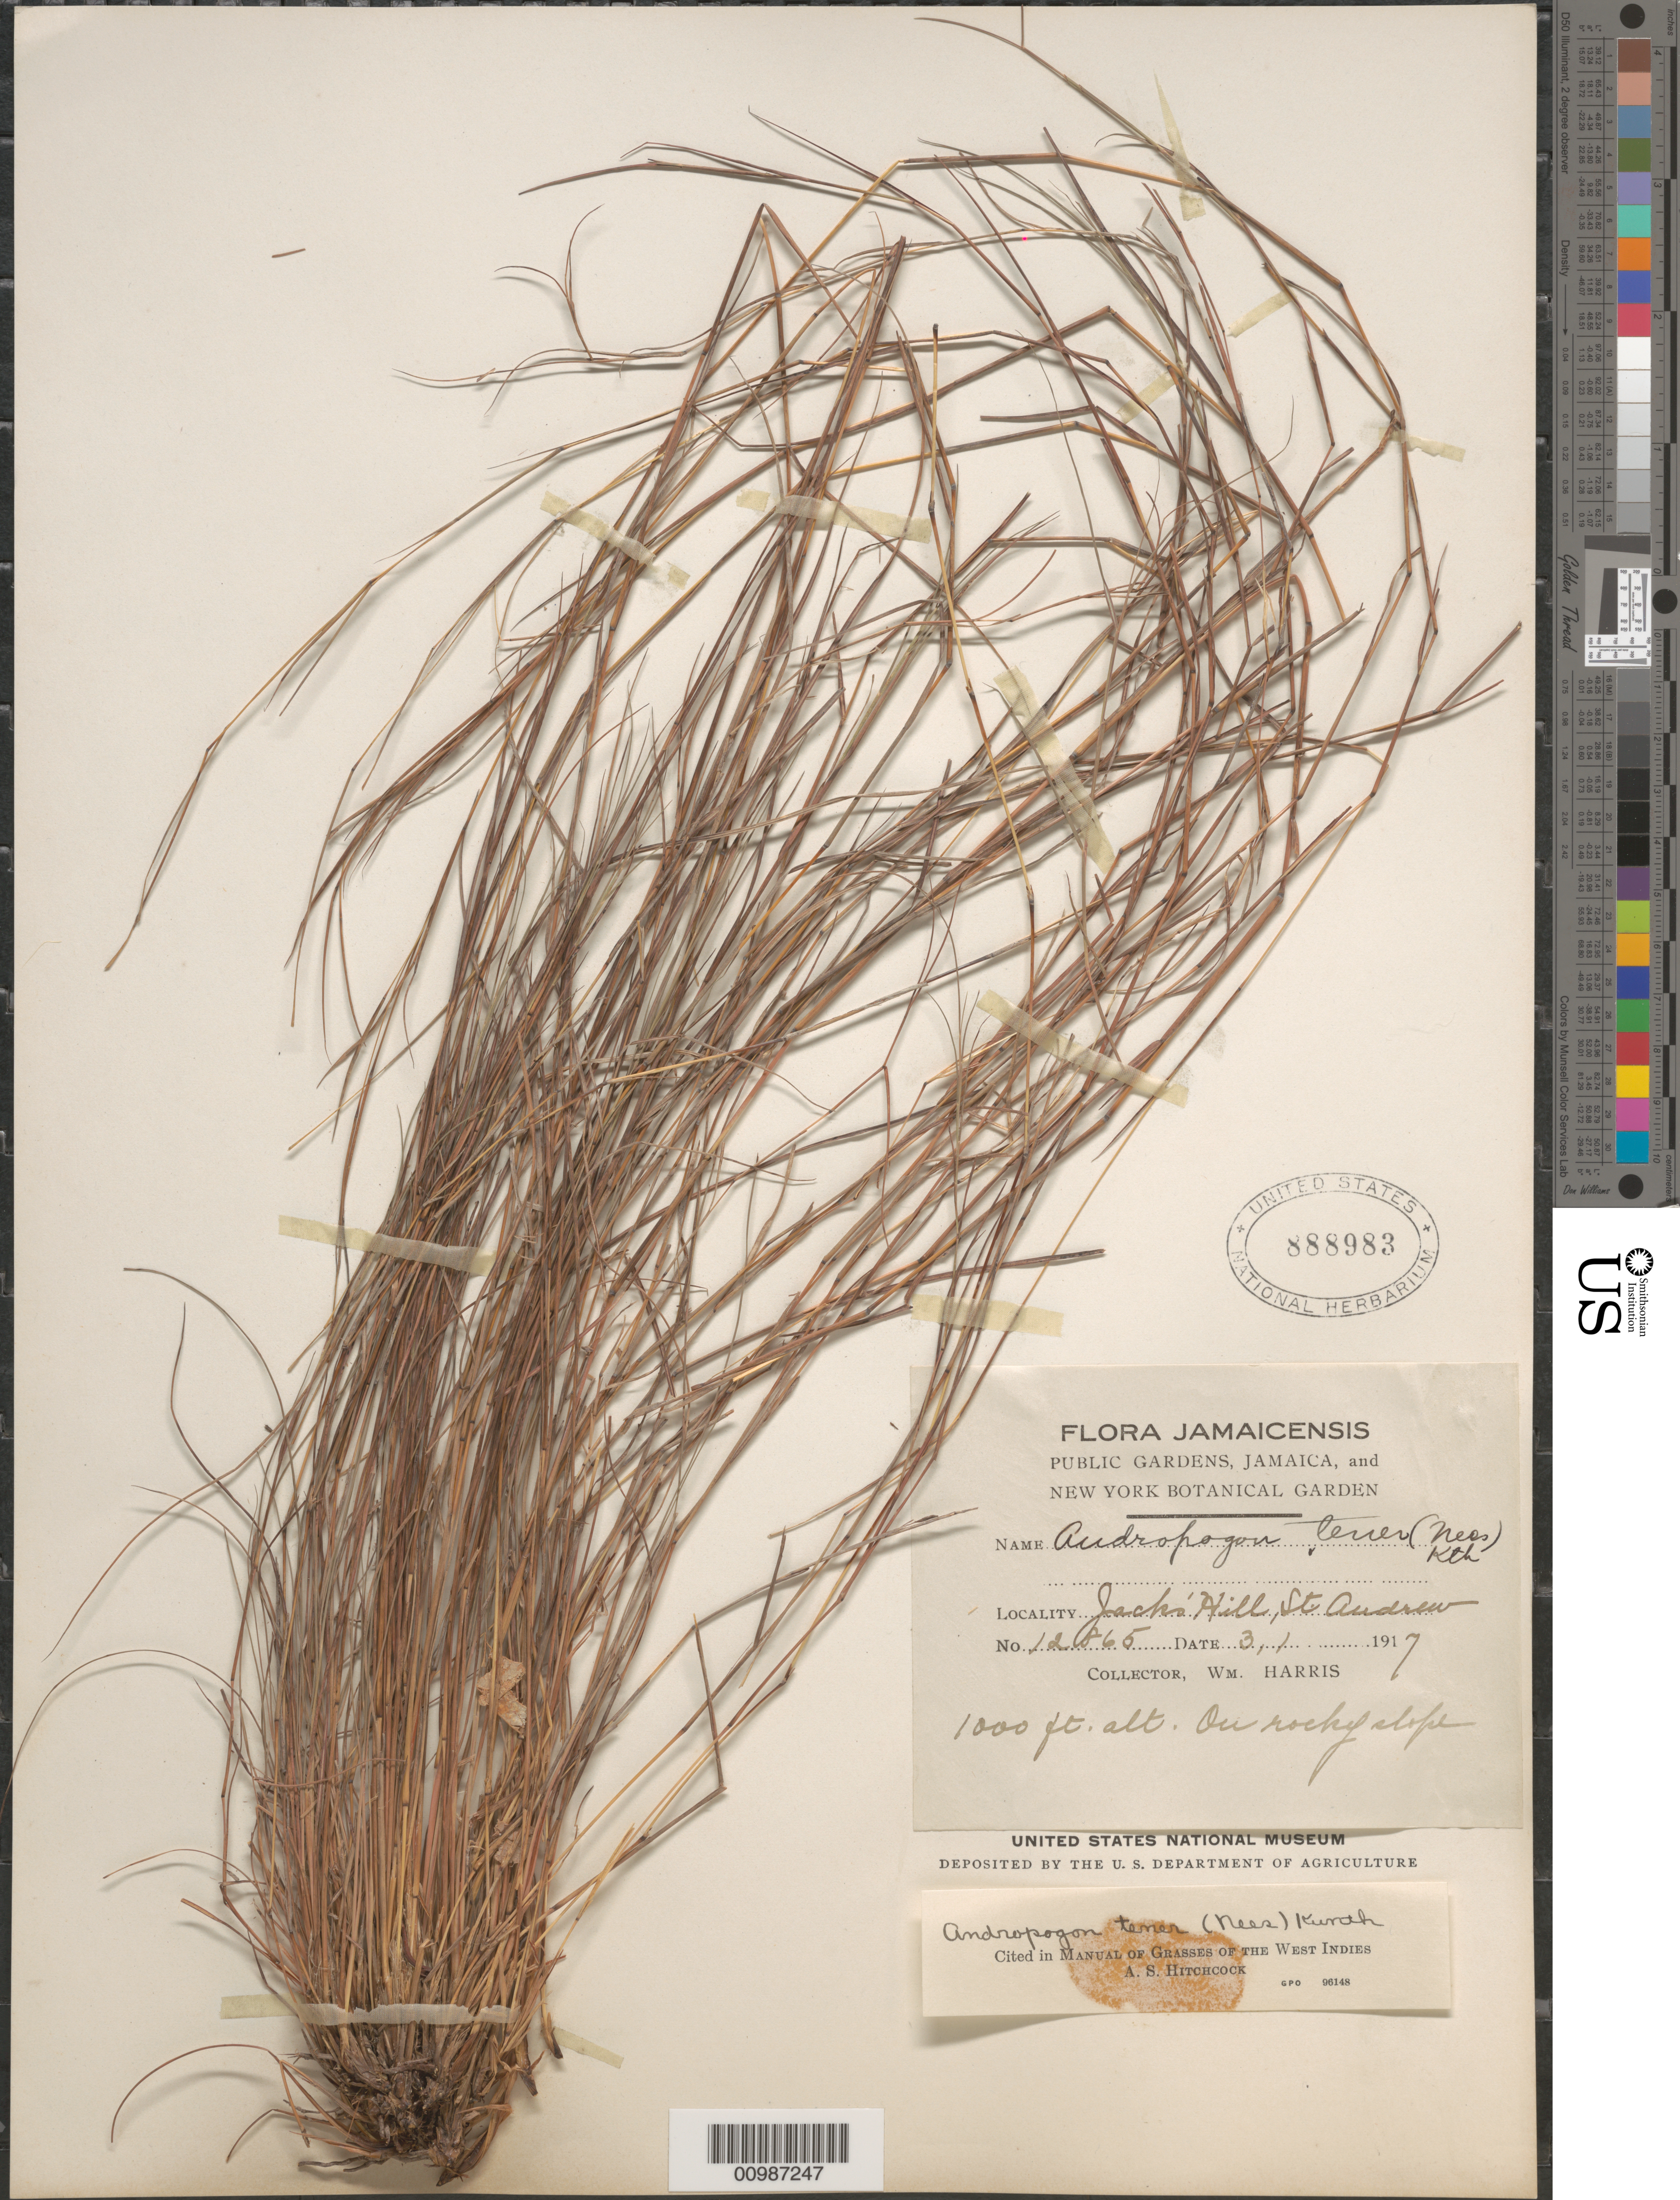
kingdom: Plantae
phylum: Tracheophyta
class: Liliopsida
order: Poales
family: Poaceae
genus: Andropogon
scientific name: Andropogon tener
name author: (Nees) Kunth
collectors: W. H. Harris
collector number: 12865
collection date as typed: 03 Jan 1917 or 01 Mar 1917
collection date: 1917-01-03 or 1917-03-01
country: Jamaica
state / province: Saint Andrew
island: Jamaica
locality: Jack's Hill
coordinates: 0 N, 0 E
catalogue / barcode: US 888983